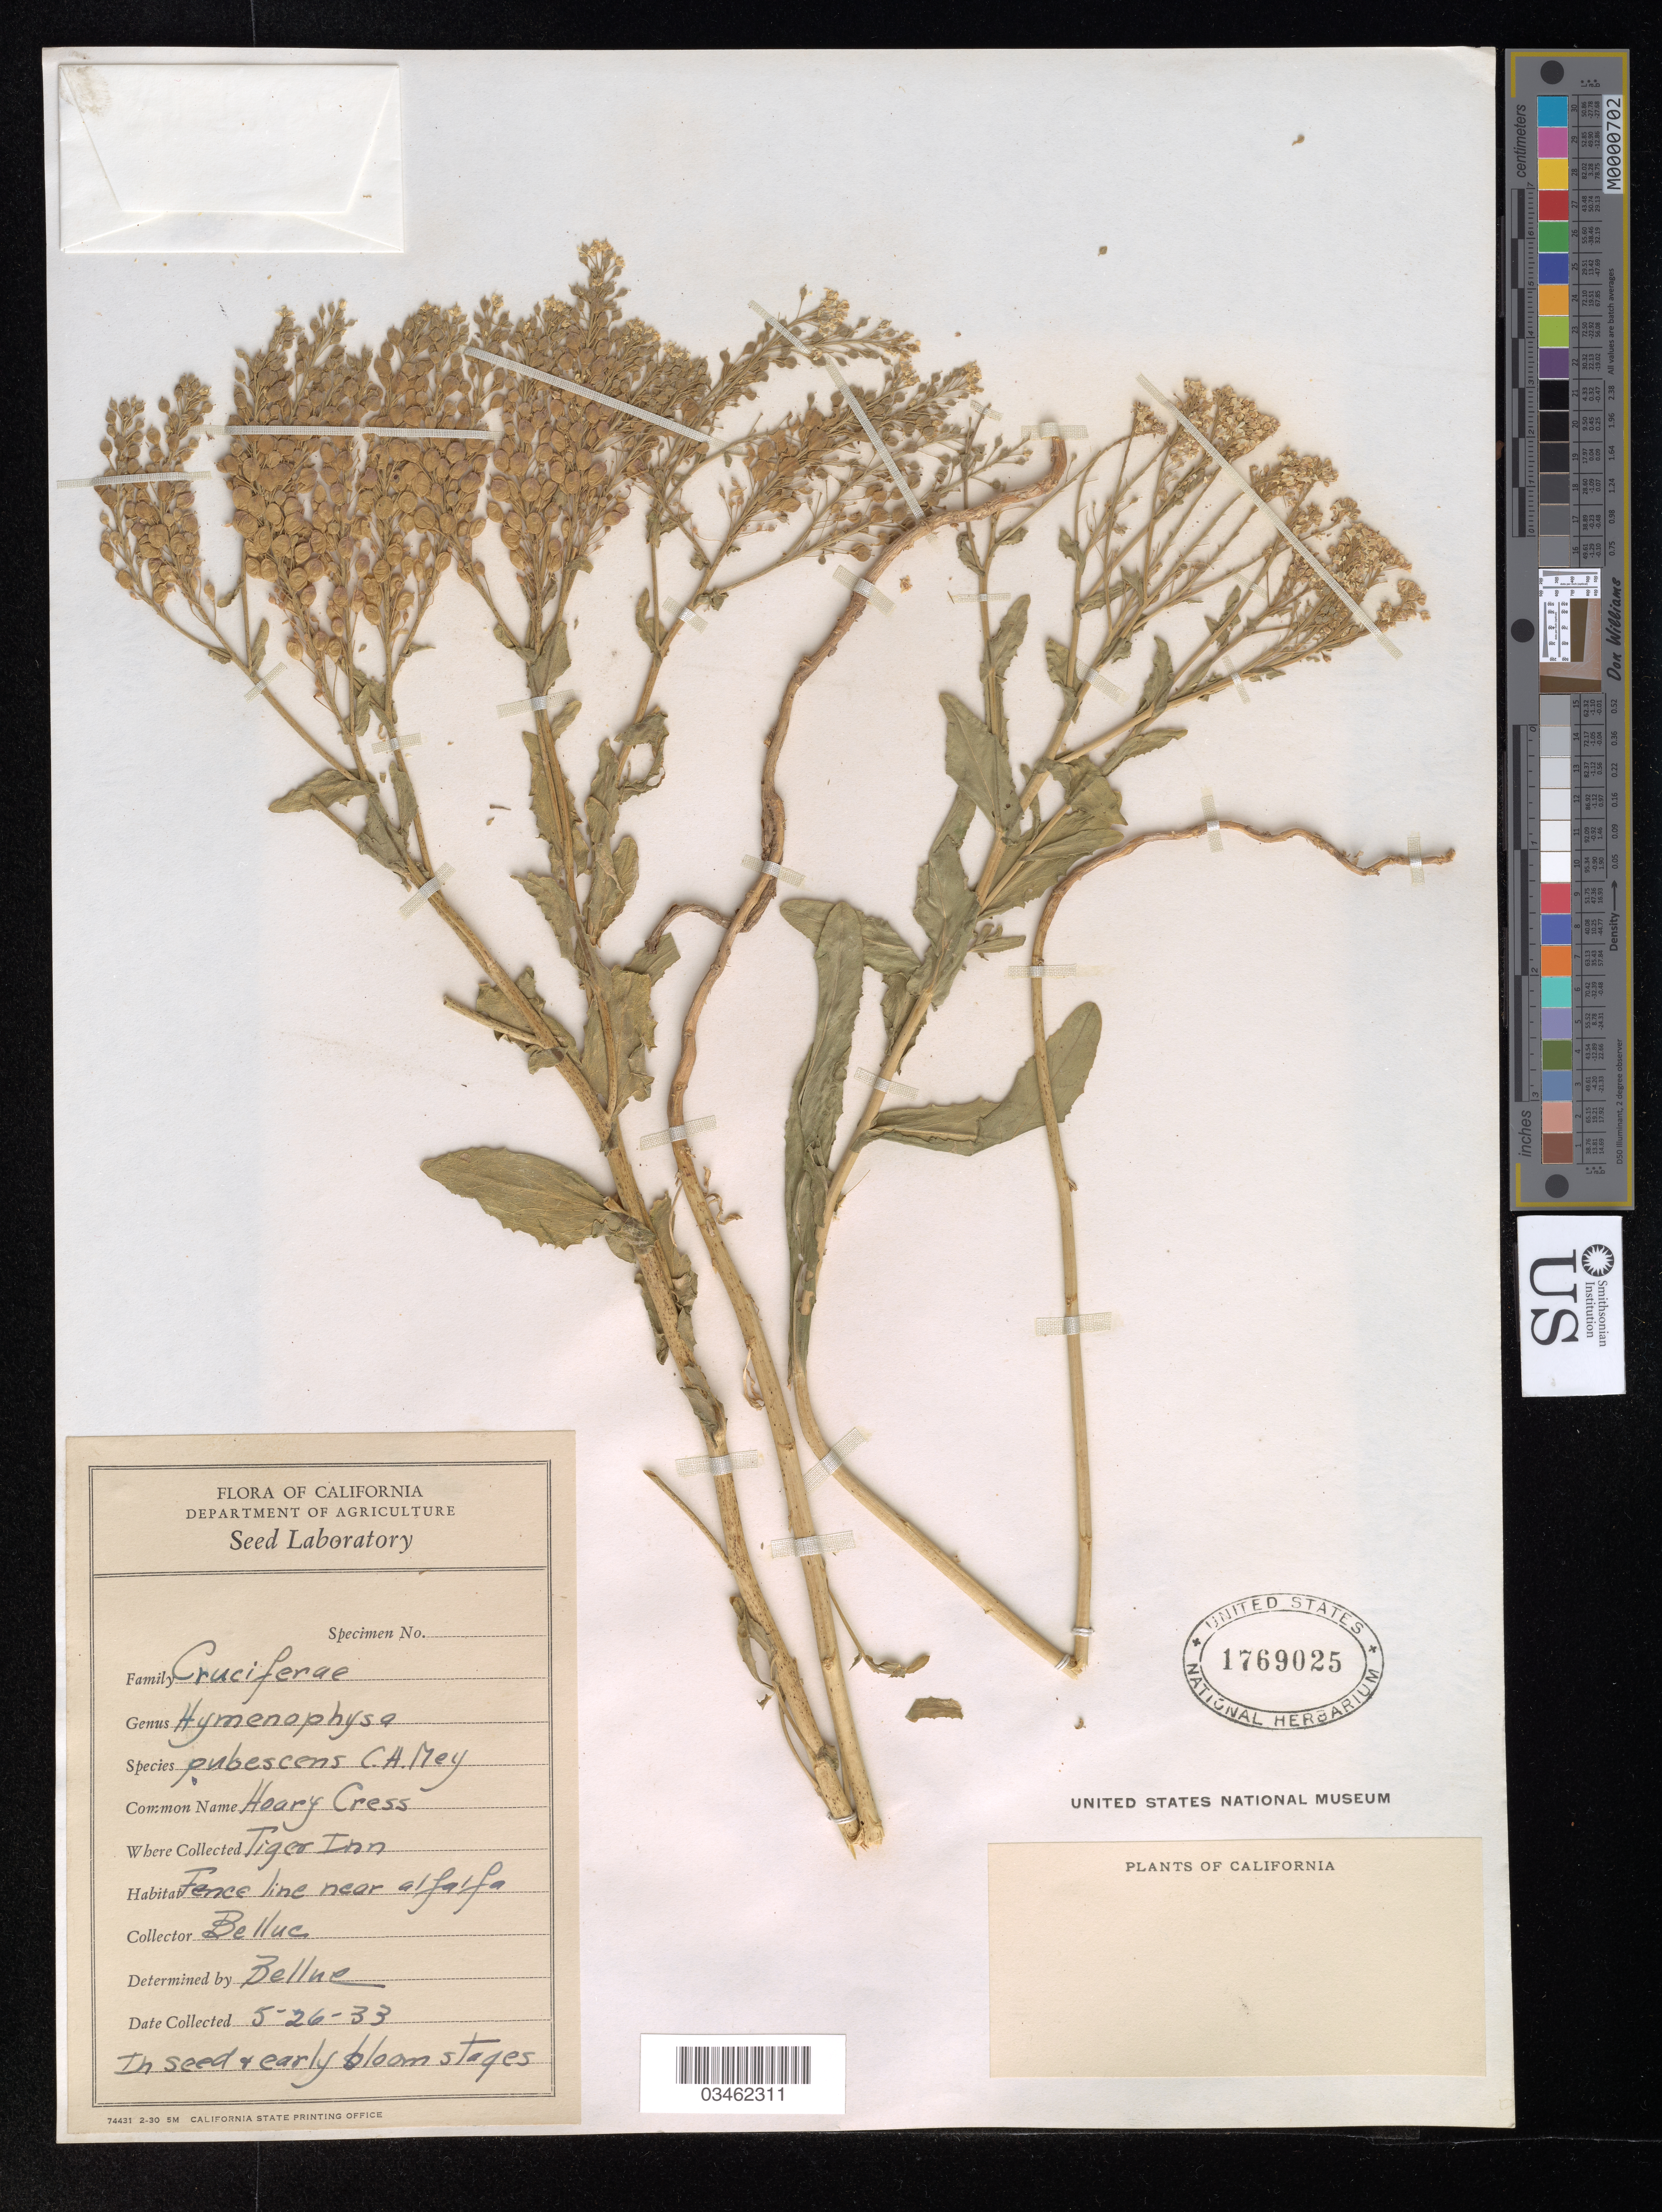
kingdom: Plantae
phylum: Tracheophyta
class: Magnoliopsida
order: Brassicales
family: Brassicaceae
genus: Hymenophysa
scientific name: Hymenophysa pubescens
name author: C.A. Mey.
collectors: Bellue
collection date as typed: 26 5 33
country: United States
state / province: California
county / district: Sacramento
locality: Tiger Inn.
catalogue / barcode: US 1769025